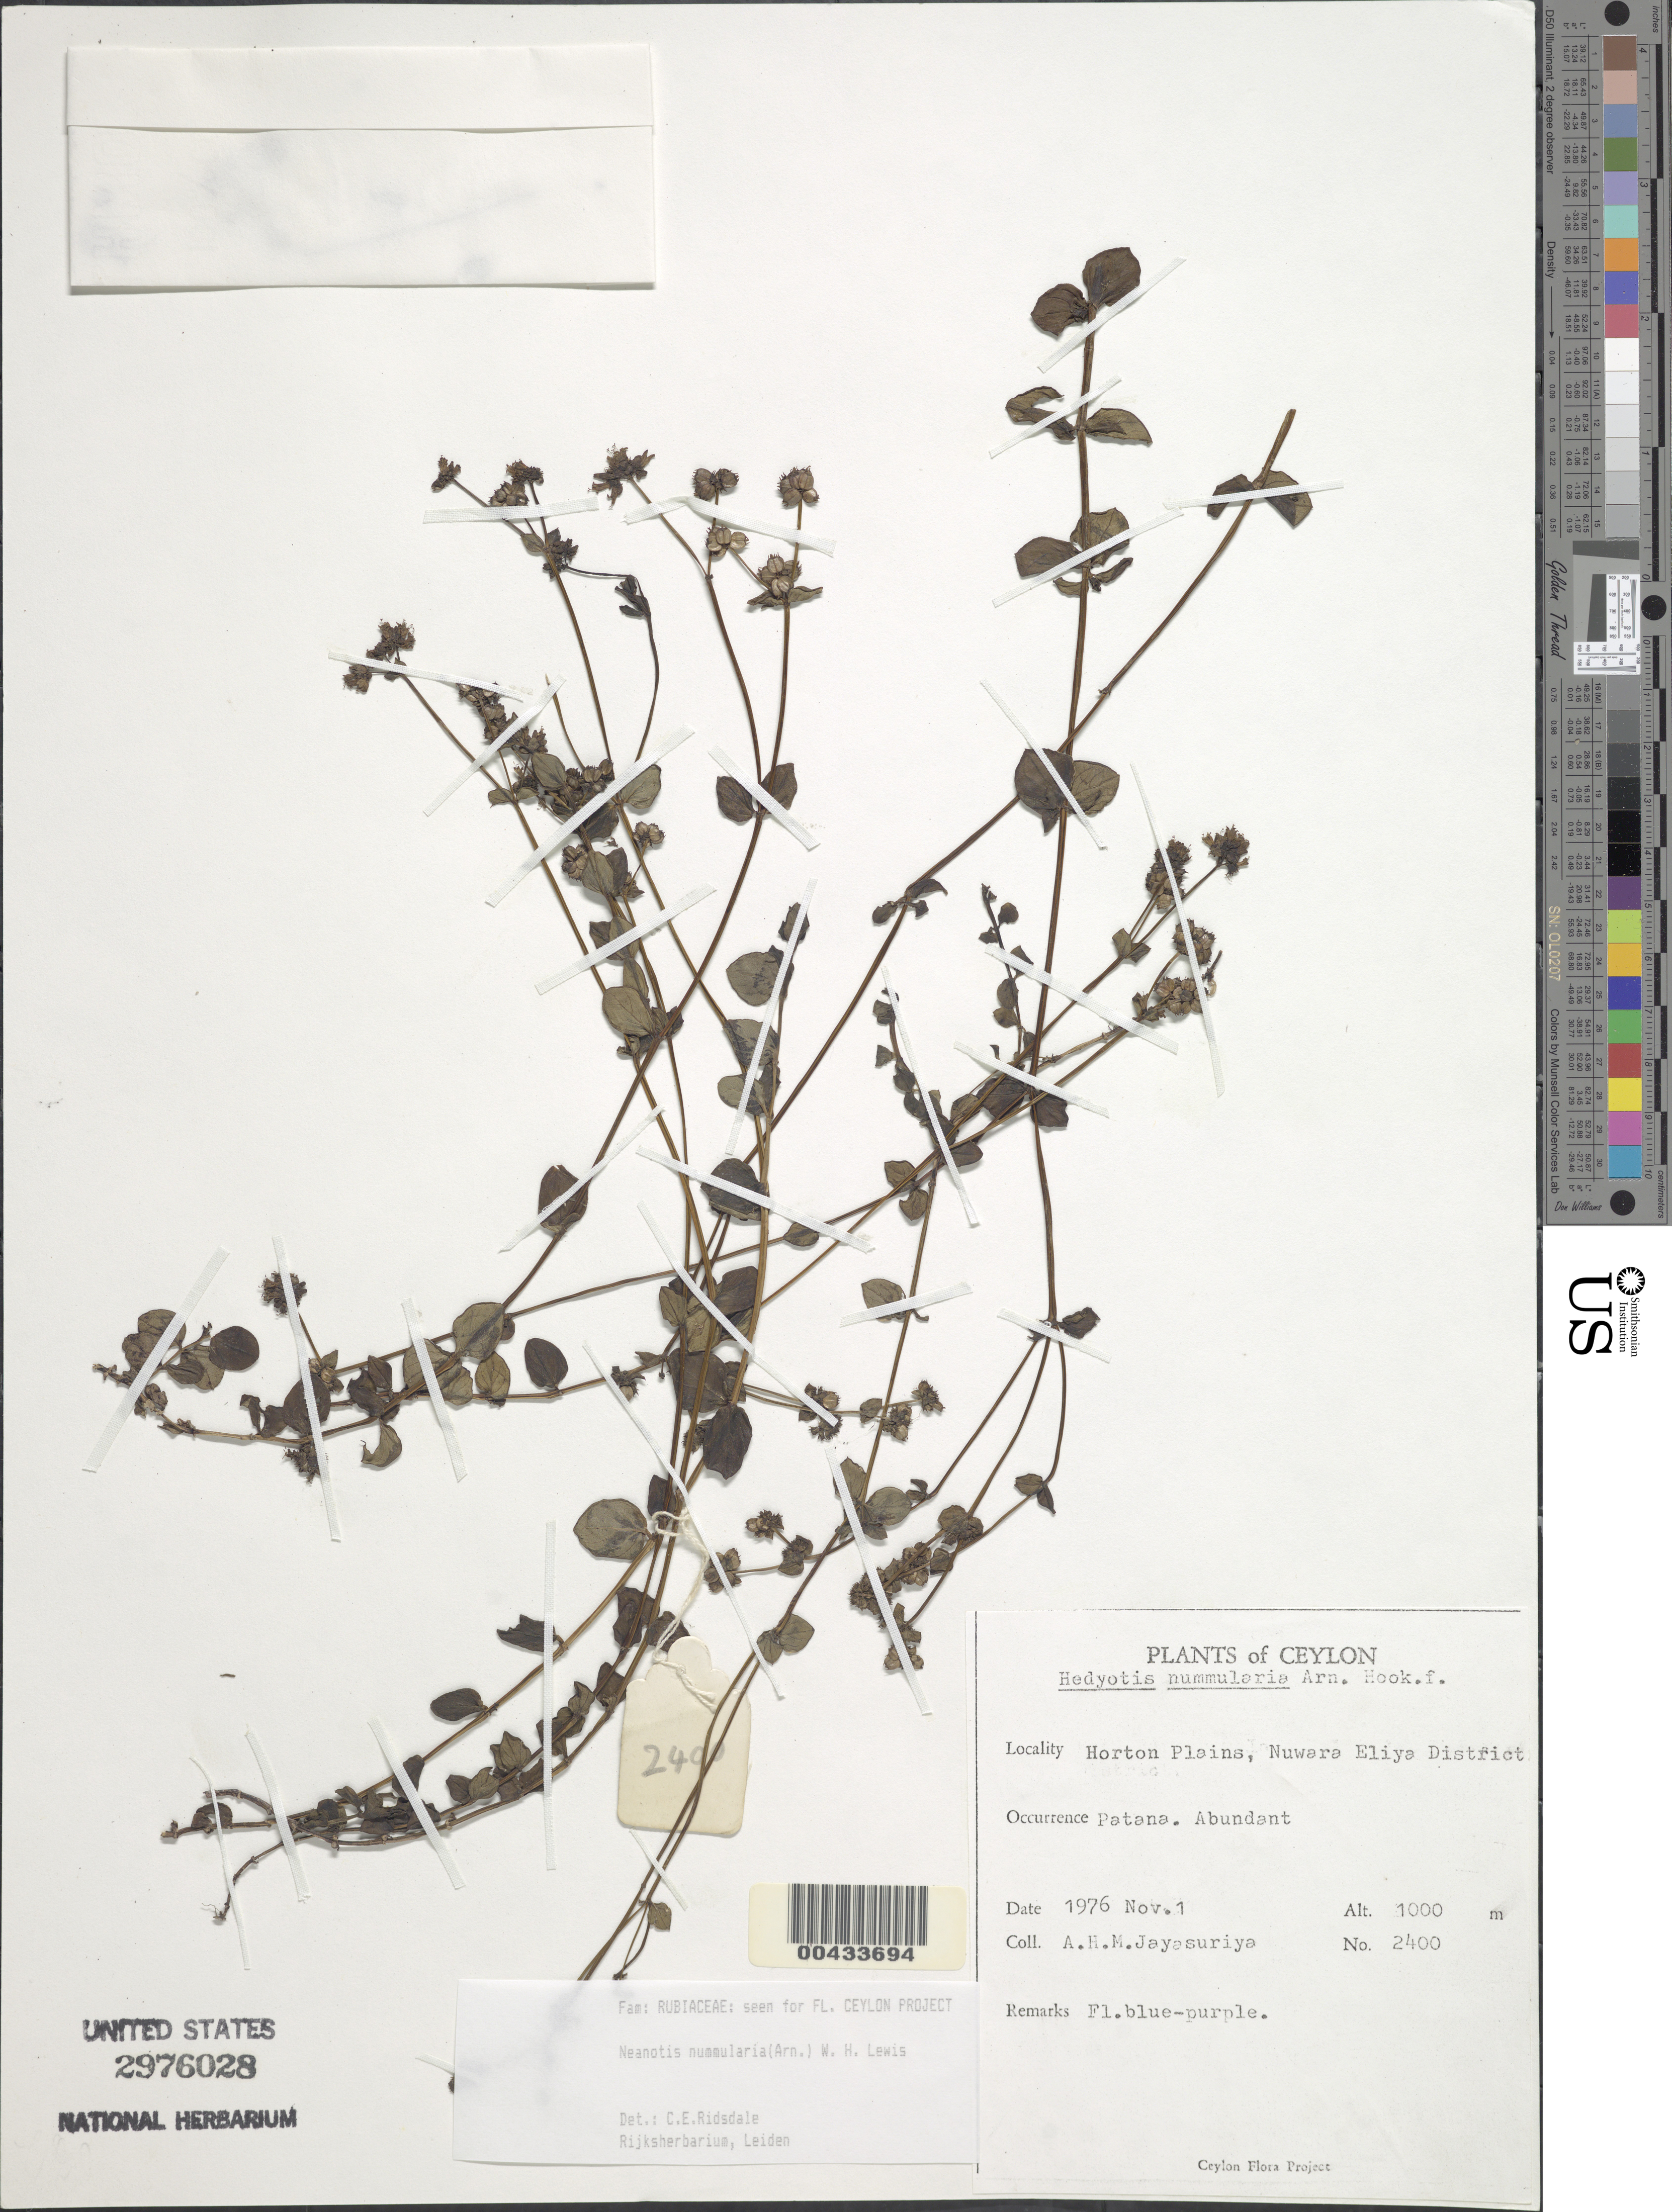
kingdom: Plantae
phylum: Tracheophyta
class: Magnoliopsida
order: Gentianales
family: Rubiaceae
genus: Neanotis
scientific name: Neanotis nummularia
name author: (Arn.) W.H. Lewis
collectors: A. H. Jayasuriya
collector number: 2400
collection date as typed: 01 Nov 1976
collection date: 1976-11-01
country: Sri Lanka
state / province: Central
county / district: Nuwara Eliya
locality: Horton Plains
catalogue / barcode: US 2976028